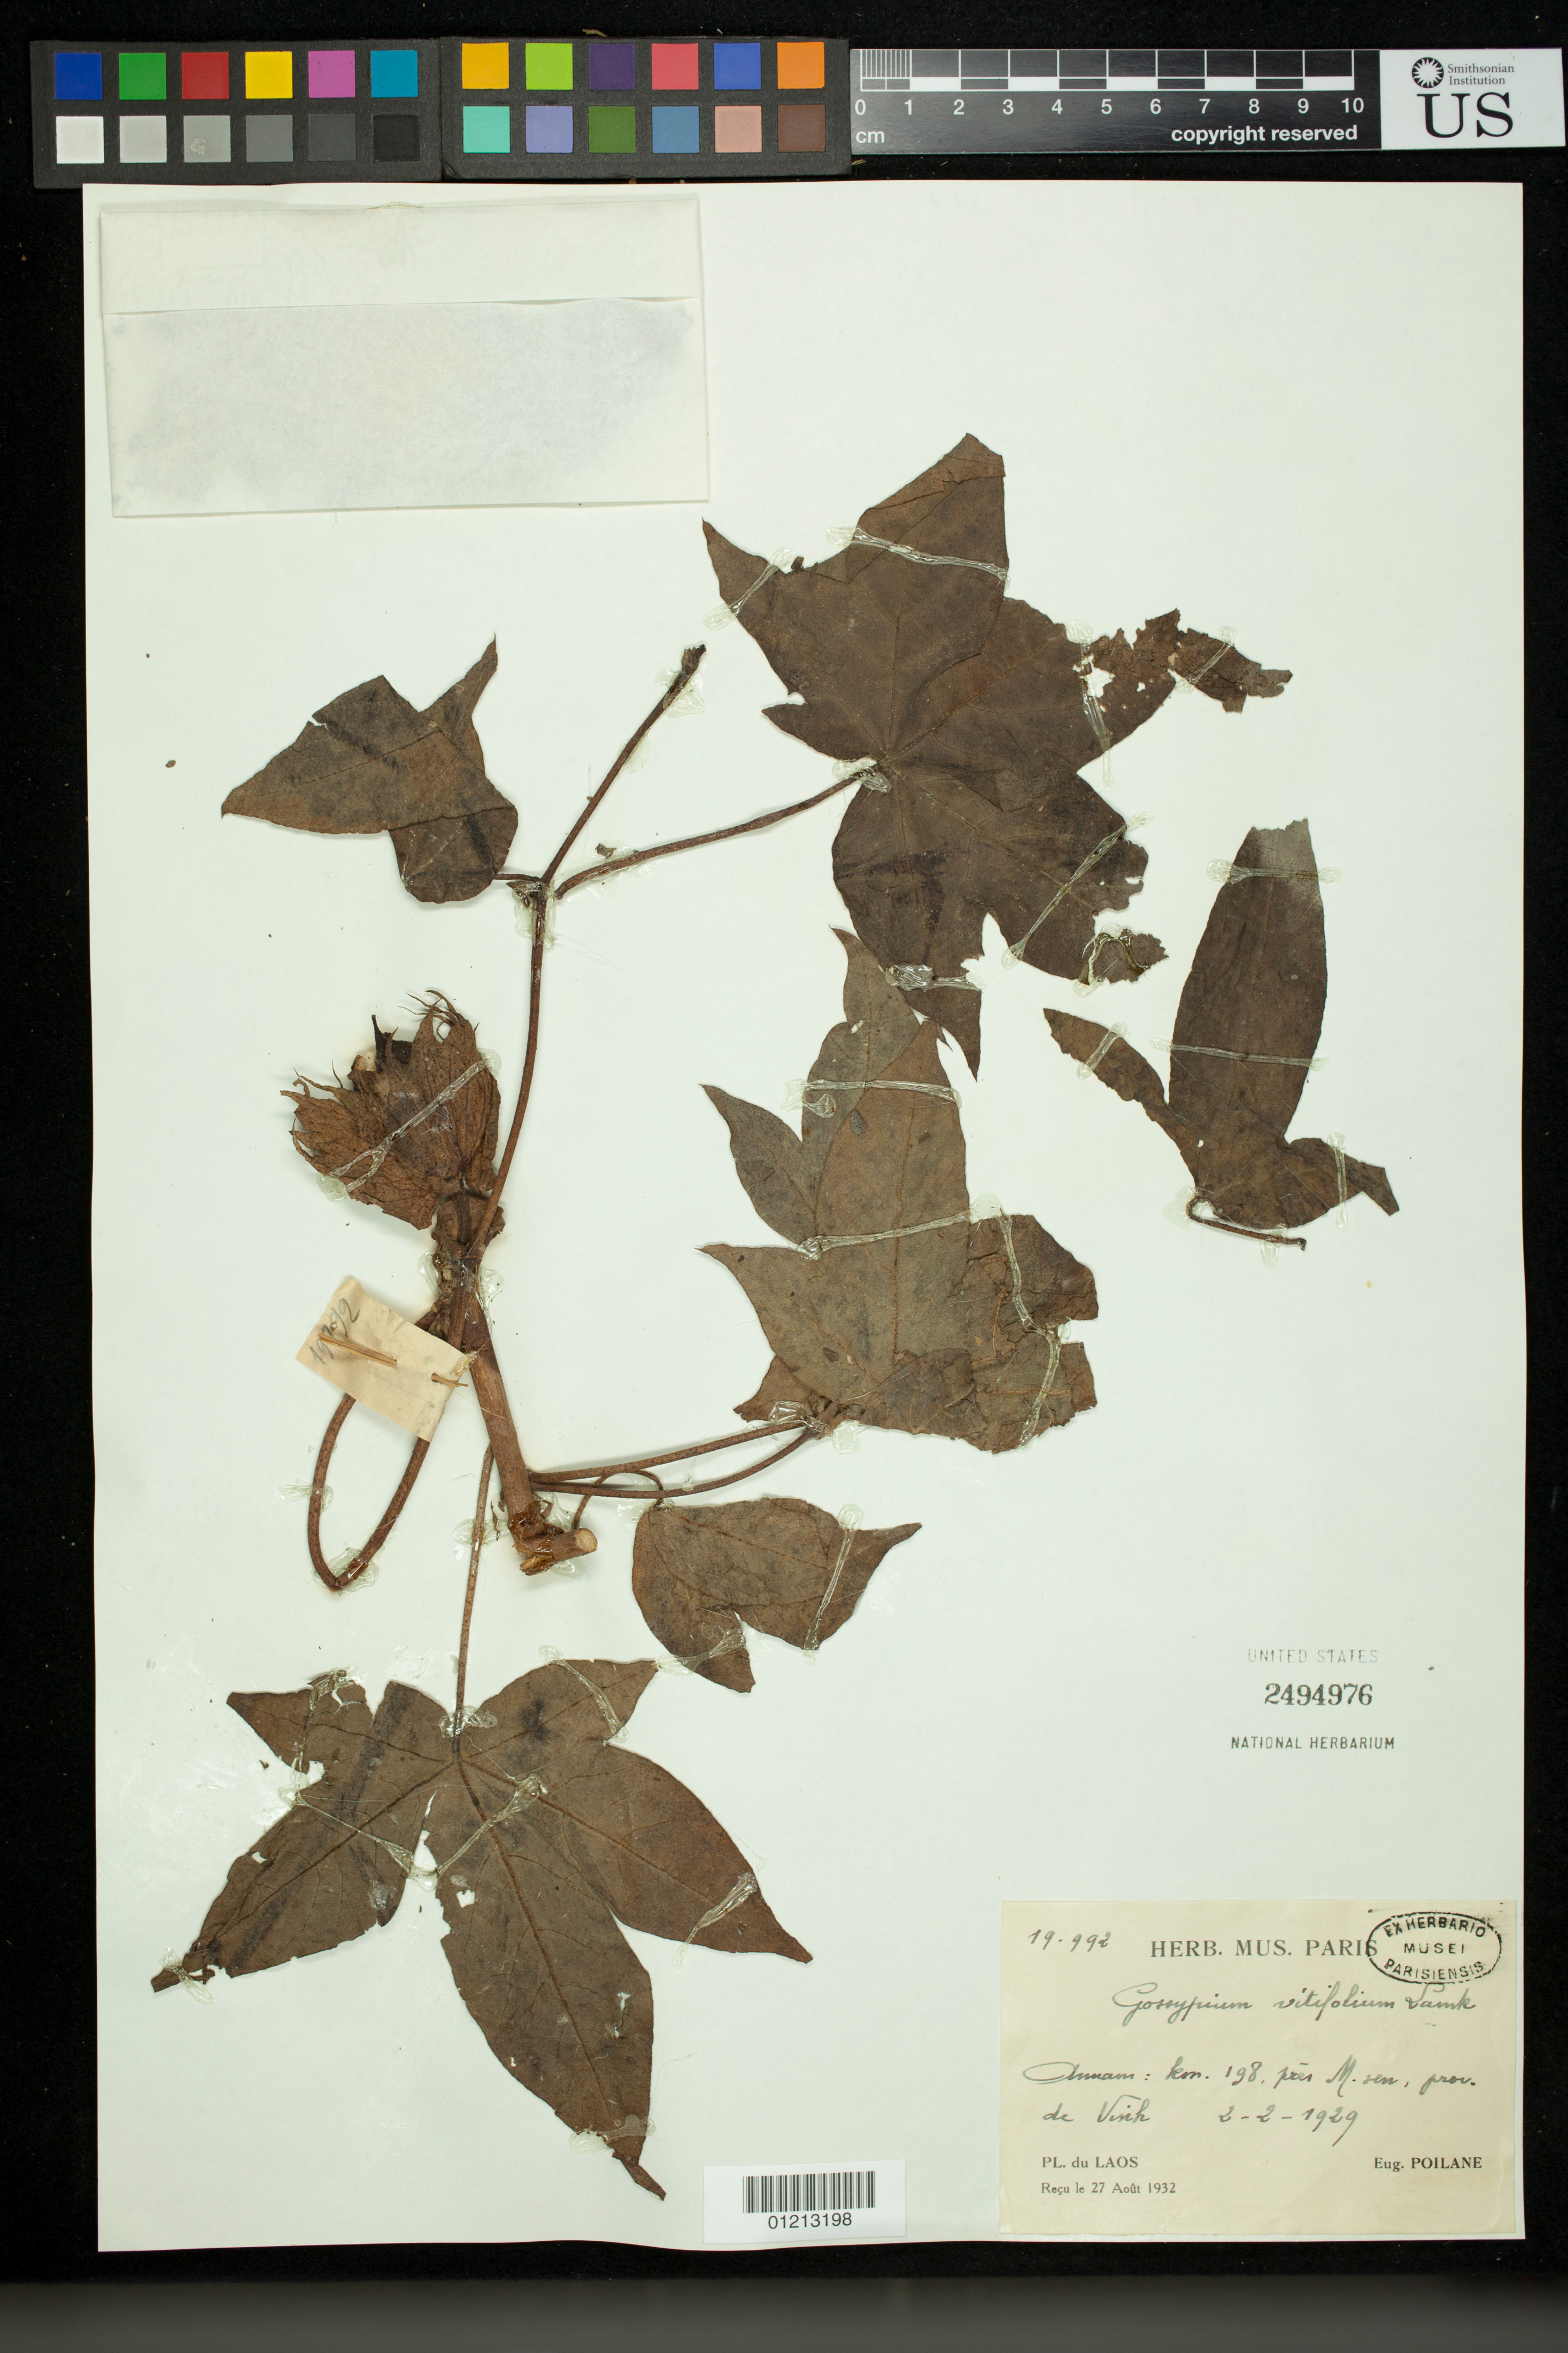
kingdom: Plantae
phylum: Tracheophyta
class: Magnoliopsida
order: Malvales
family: Malvaceae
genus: Gossypium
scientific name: Gossypium vitifolium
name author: Lam.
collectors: E. Poilane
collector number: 19992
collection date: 1929-02-02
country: Laos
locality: km 198 pres M. sen, prov. De Vinh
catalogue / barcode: US 2494976